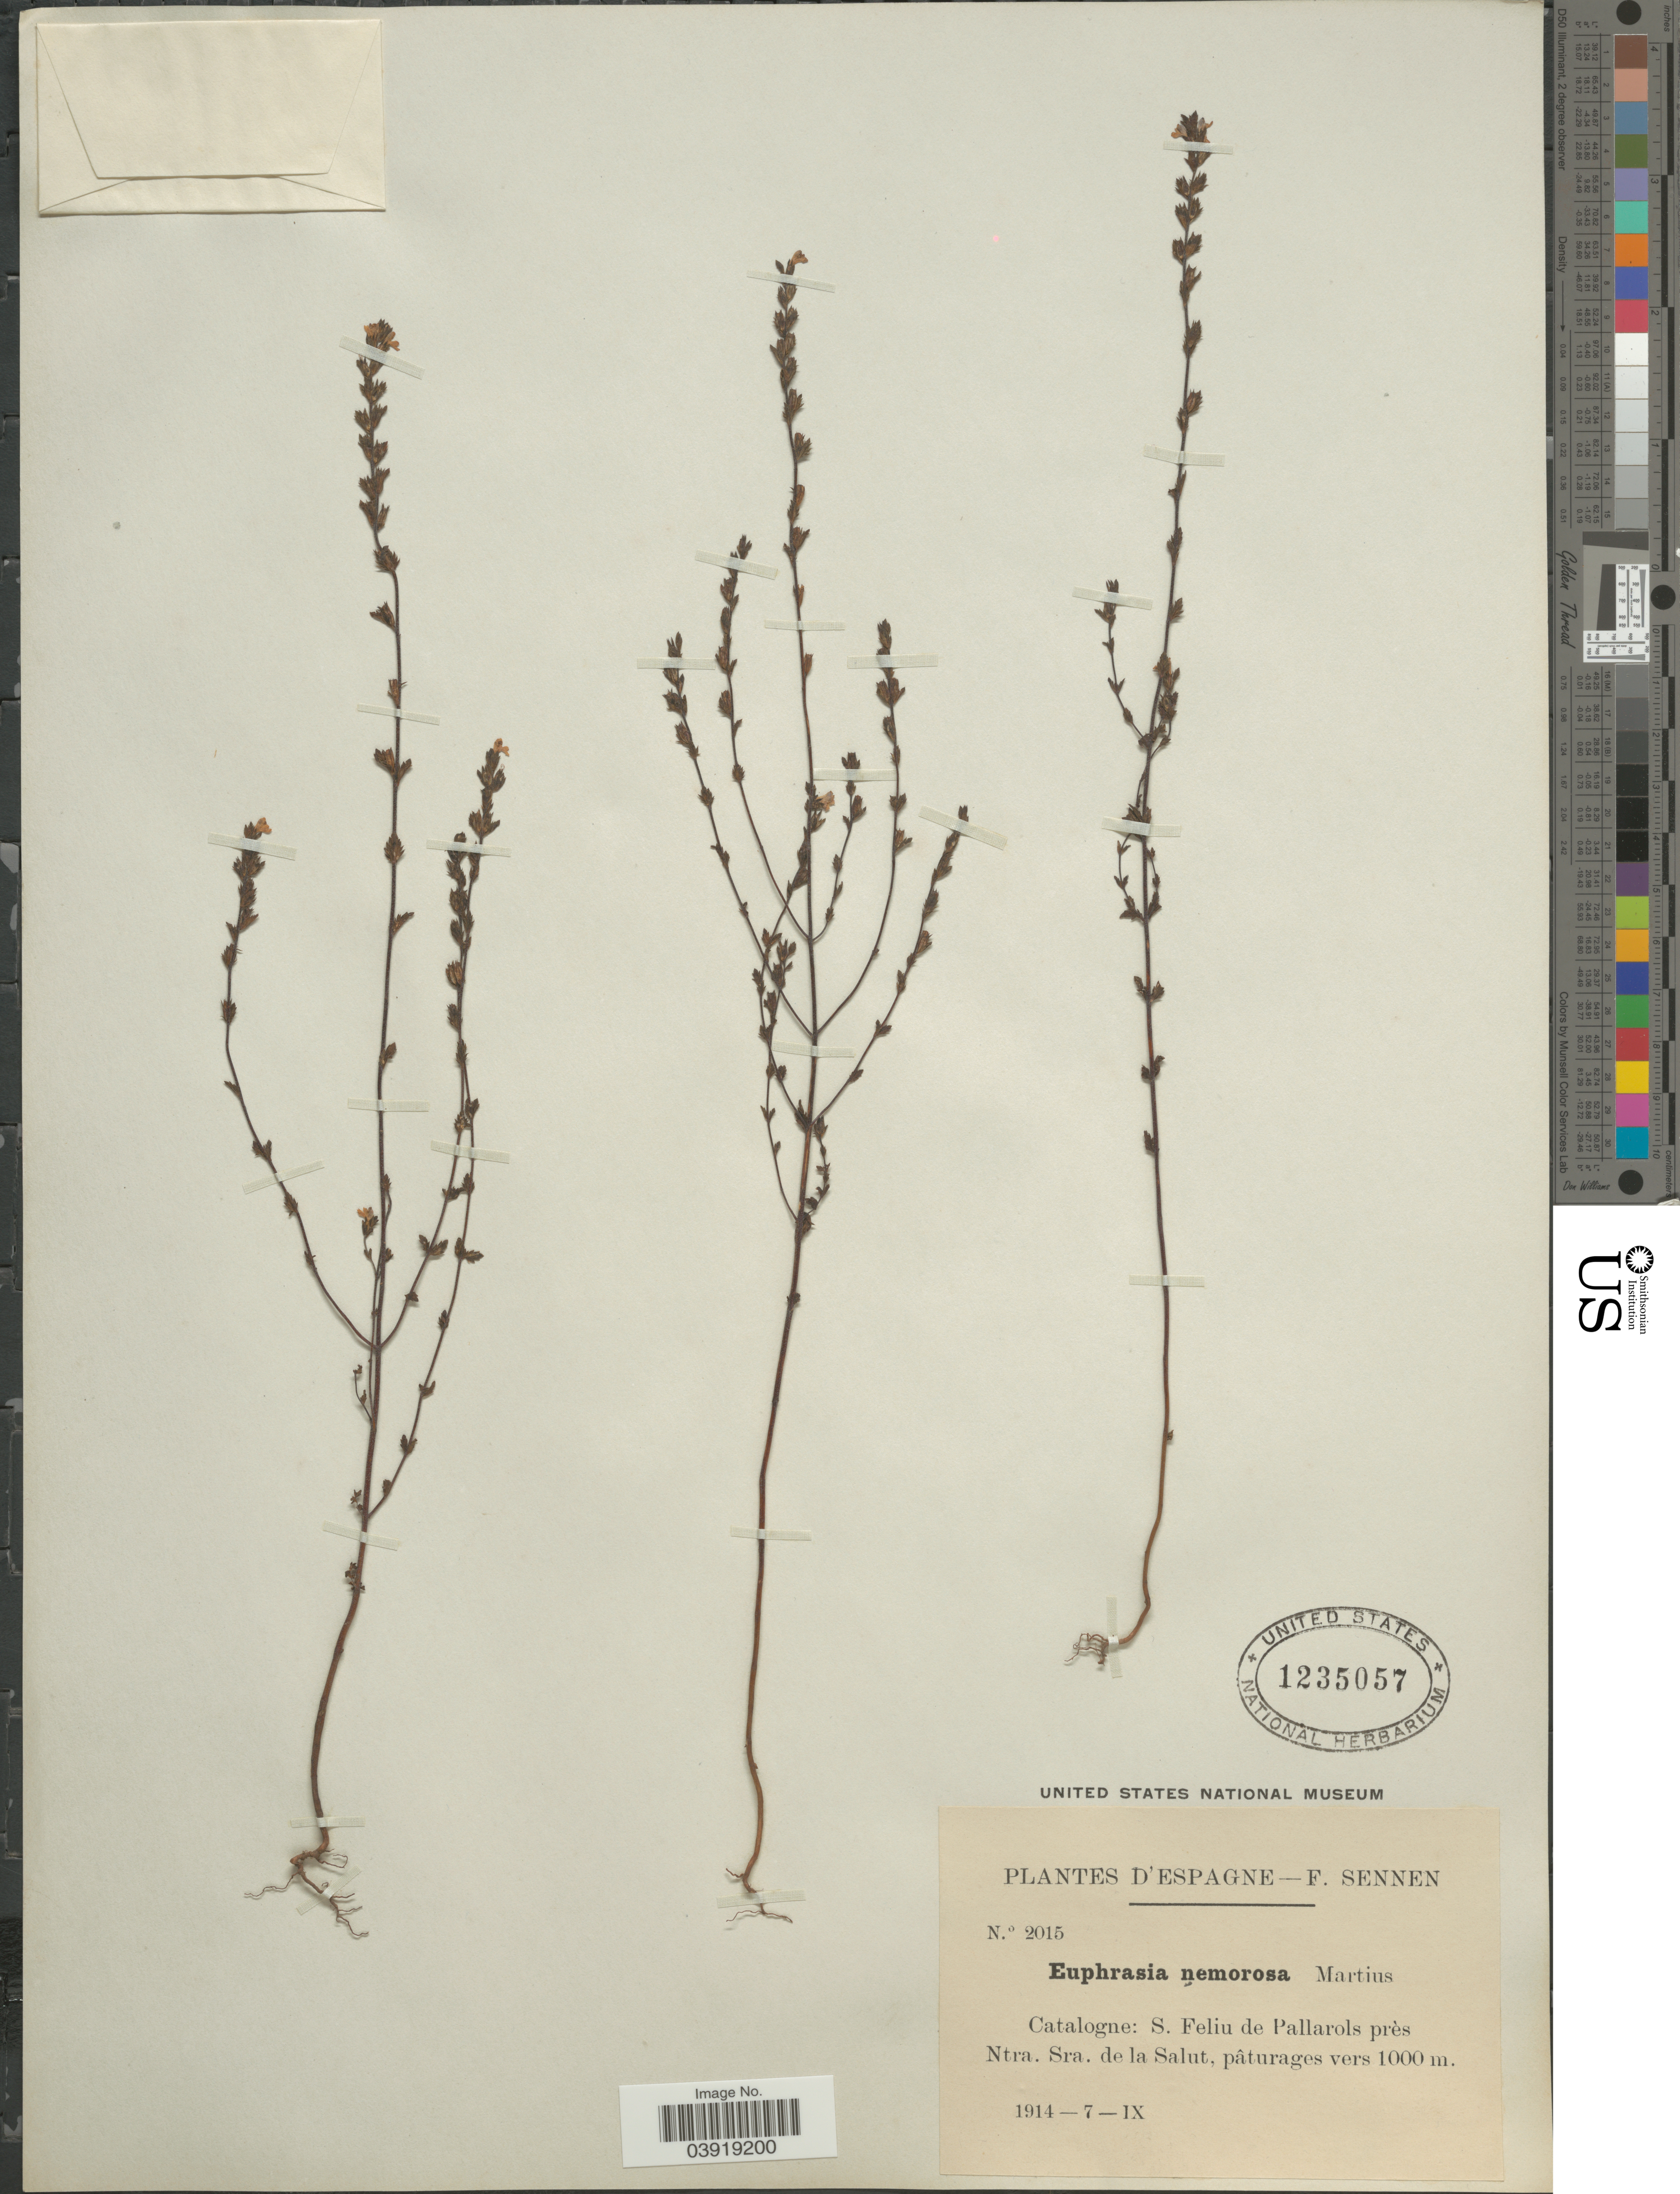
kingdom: Plantae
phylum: Tracheophyta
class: Magnoliopsida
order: Lamiales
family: Orobanchaceae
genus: Euphrasia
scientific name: Euphrasia nemorosa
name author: (Pers.) Wallr.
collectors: E. Sennen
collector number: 2015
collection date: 1914-09-07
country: Spain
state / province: Catalunya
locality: Espagne. Catalogne: S. Feliu de Pallarols près Ntra. Sra. de la Salut pâturages vers.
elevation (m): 1000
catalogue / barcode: US 1235057